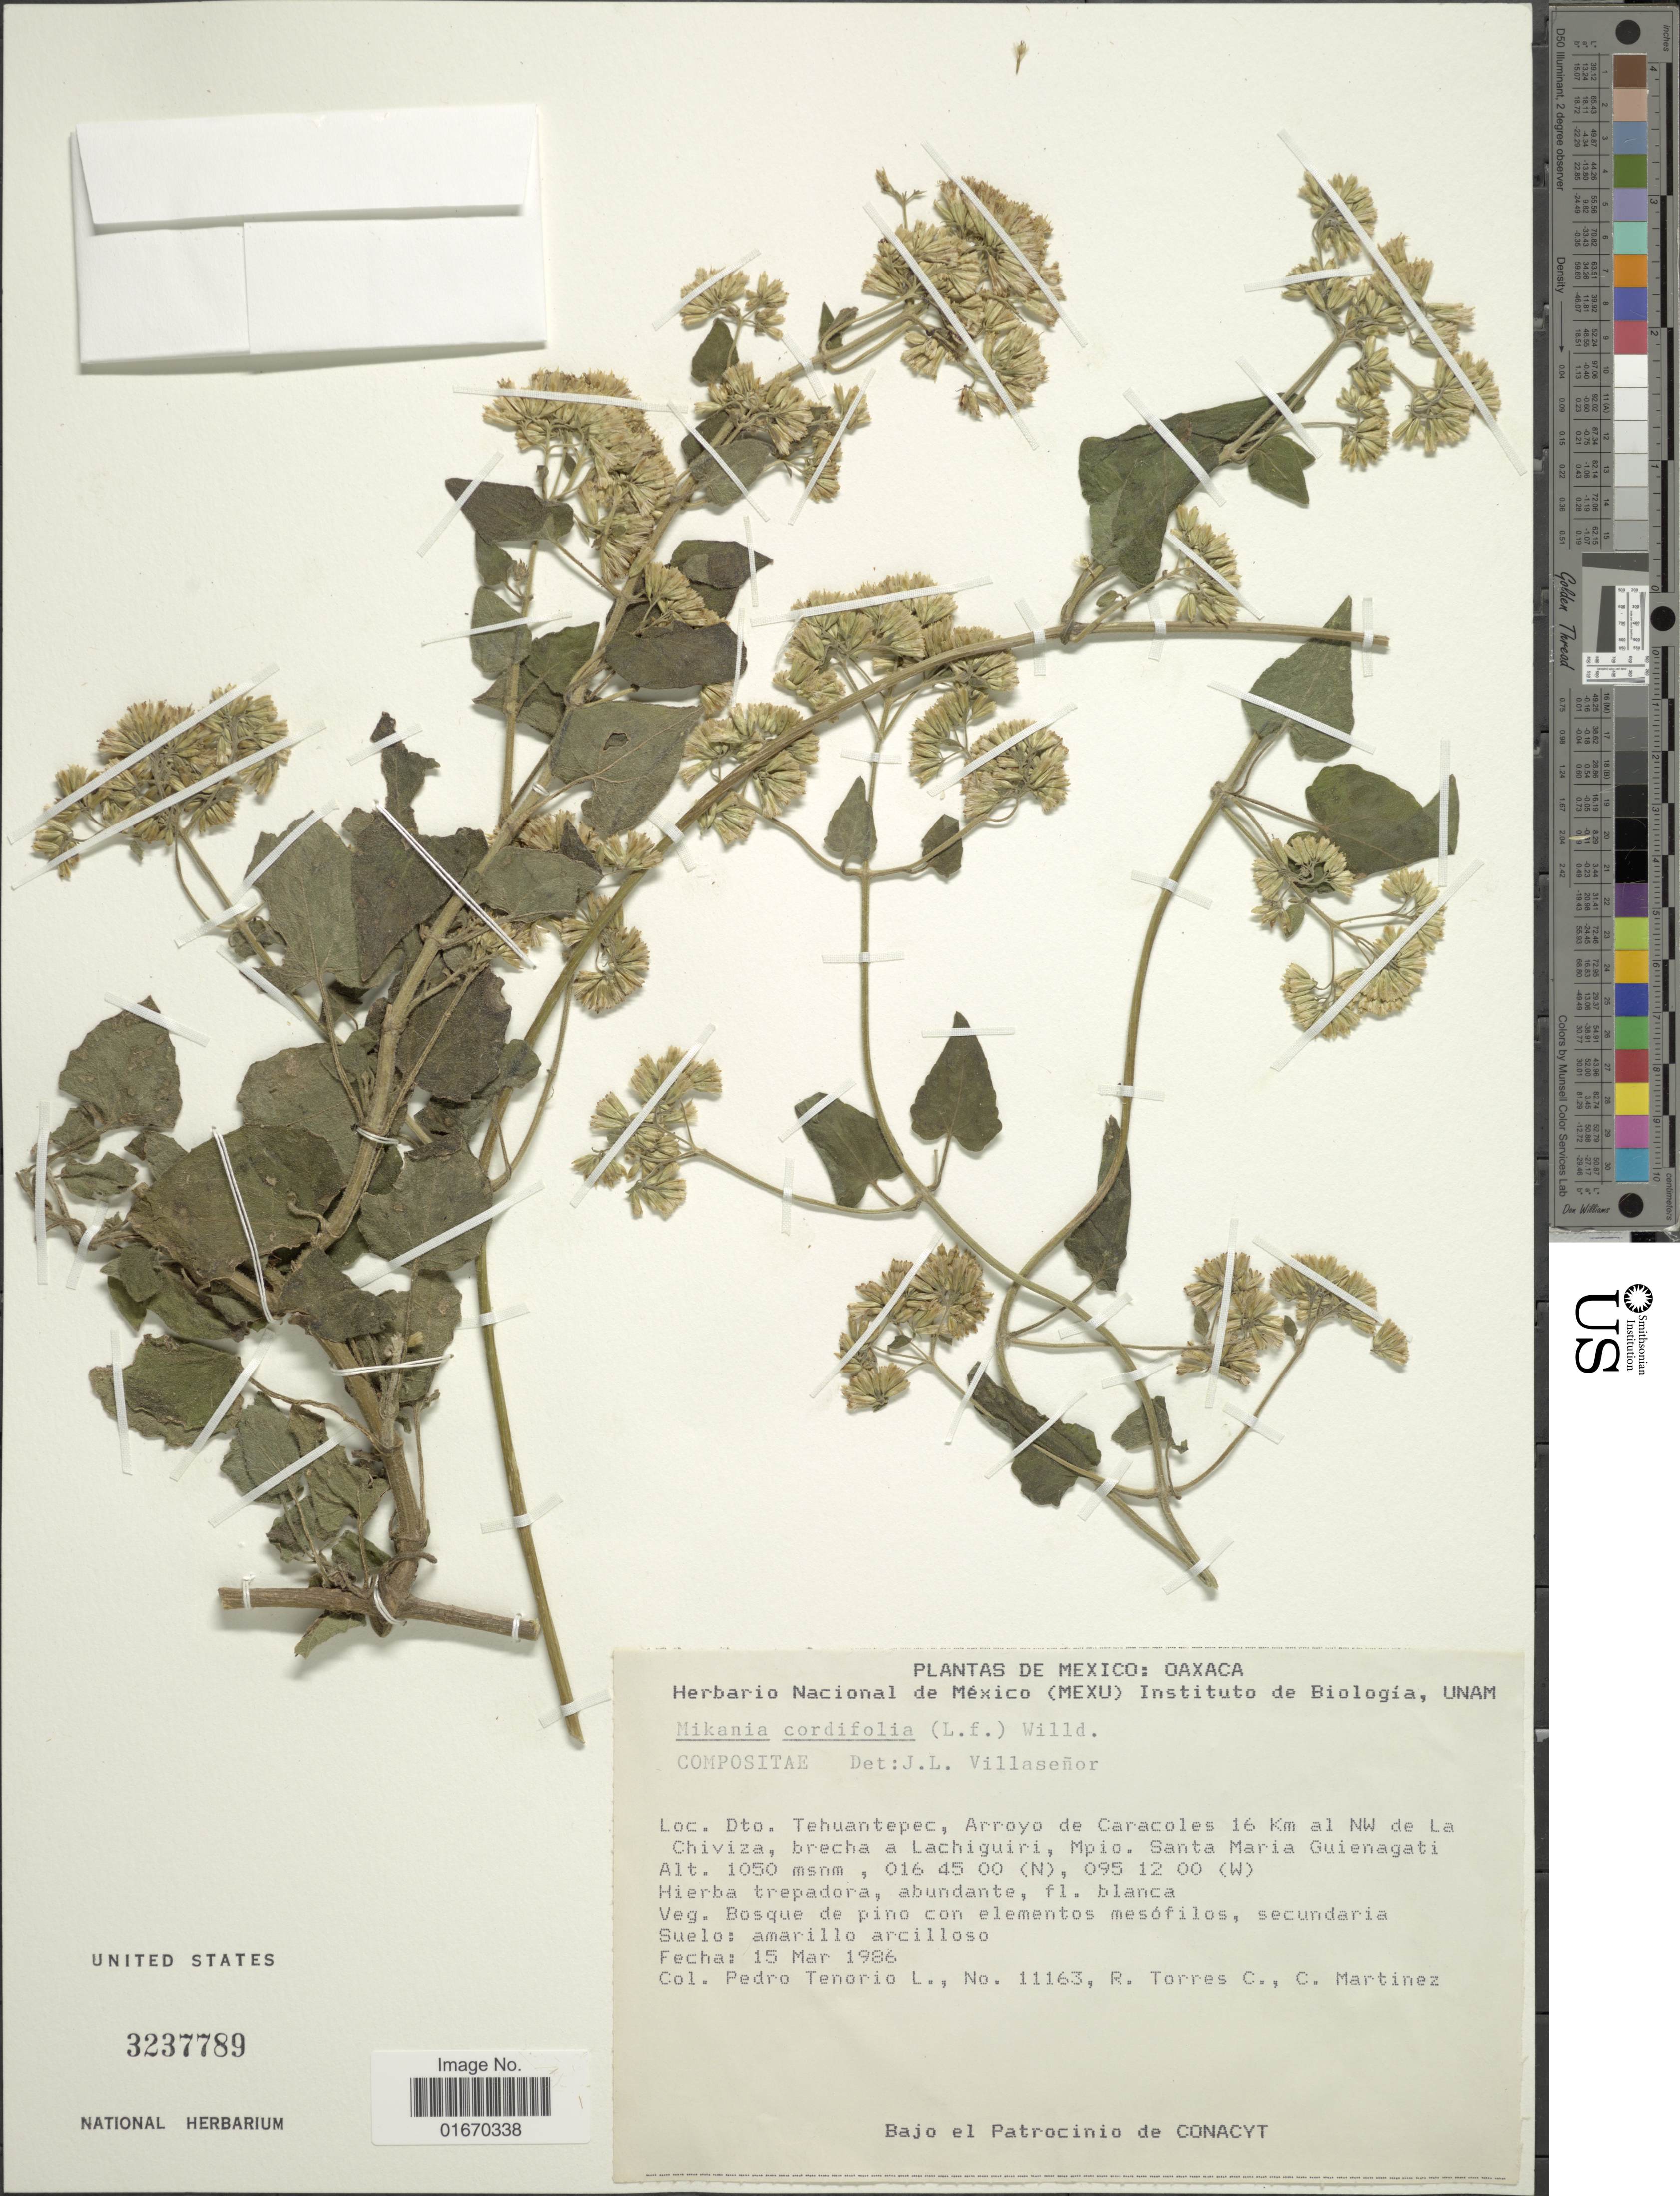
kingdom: Plantae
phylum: Tracheophyta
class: Magnoliopsida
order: Asterales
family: Asteraceae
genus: Mikania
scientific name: Mikania cordifolia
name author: Kunth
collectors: P. Tenorio L., R. Torres C. & C. Martínez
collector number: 11163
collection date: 1986-03-15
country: Mexico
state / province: Oaxaca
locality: Dto. Tehuantepec, Arroyo de Caracoles 16 km al NW de La Chiviza, brecha a Lachiguiri, Mpio. Santa Maria Guienagati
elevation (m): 1050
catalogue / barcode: US 3237789